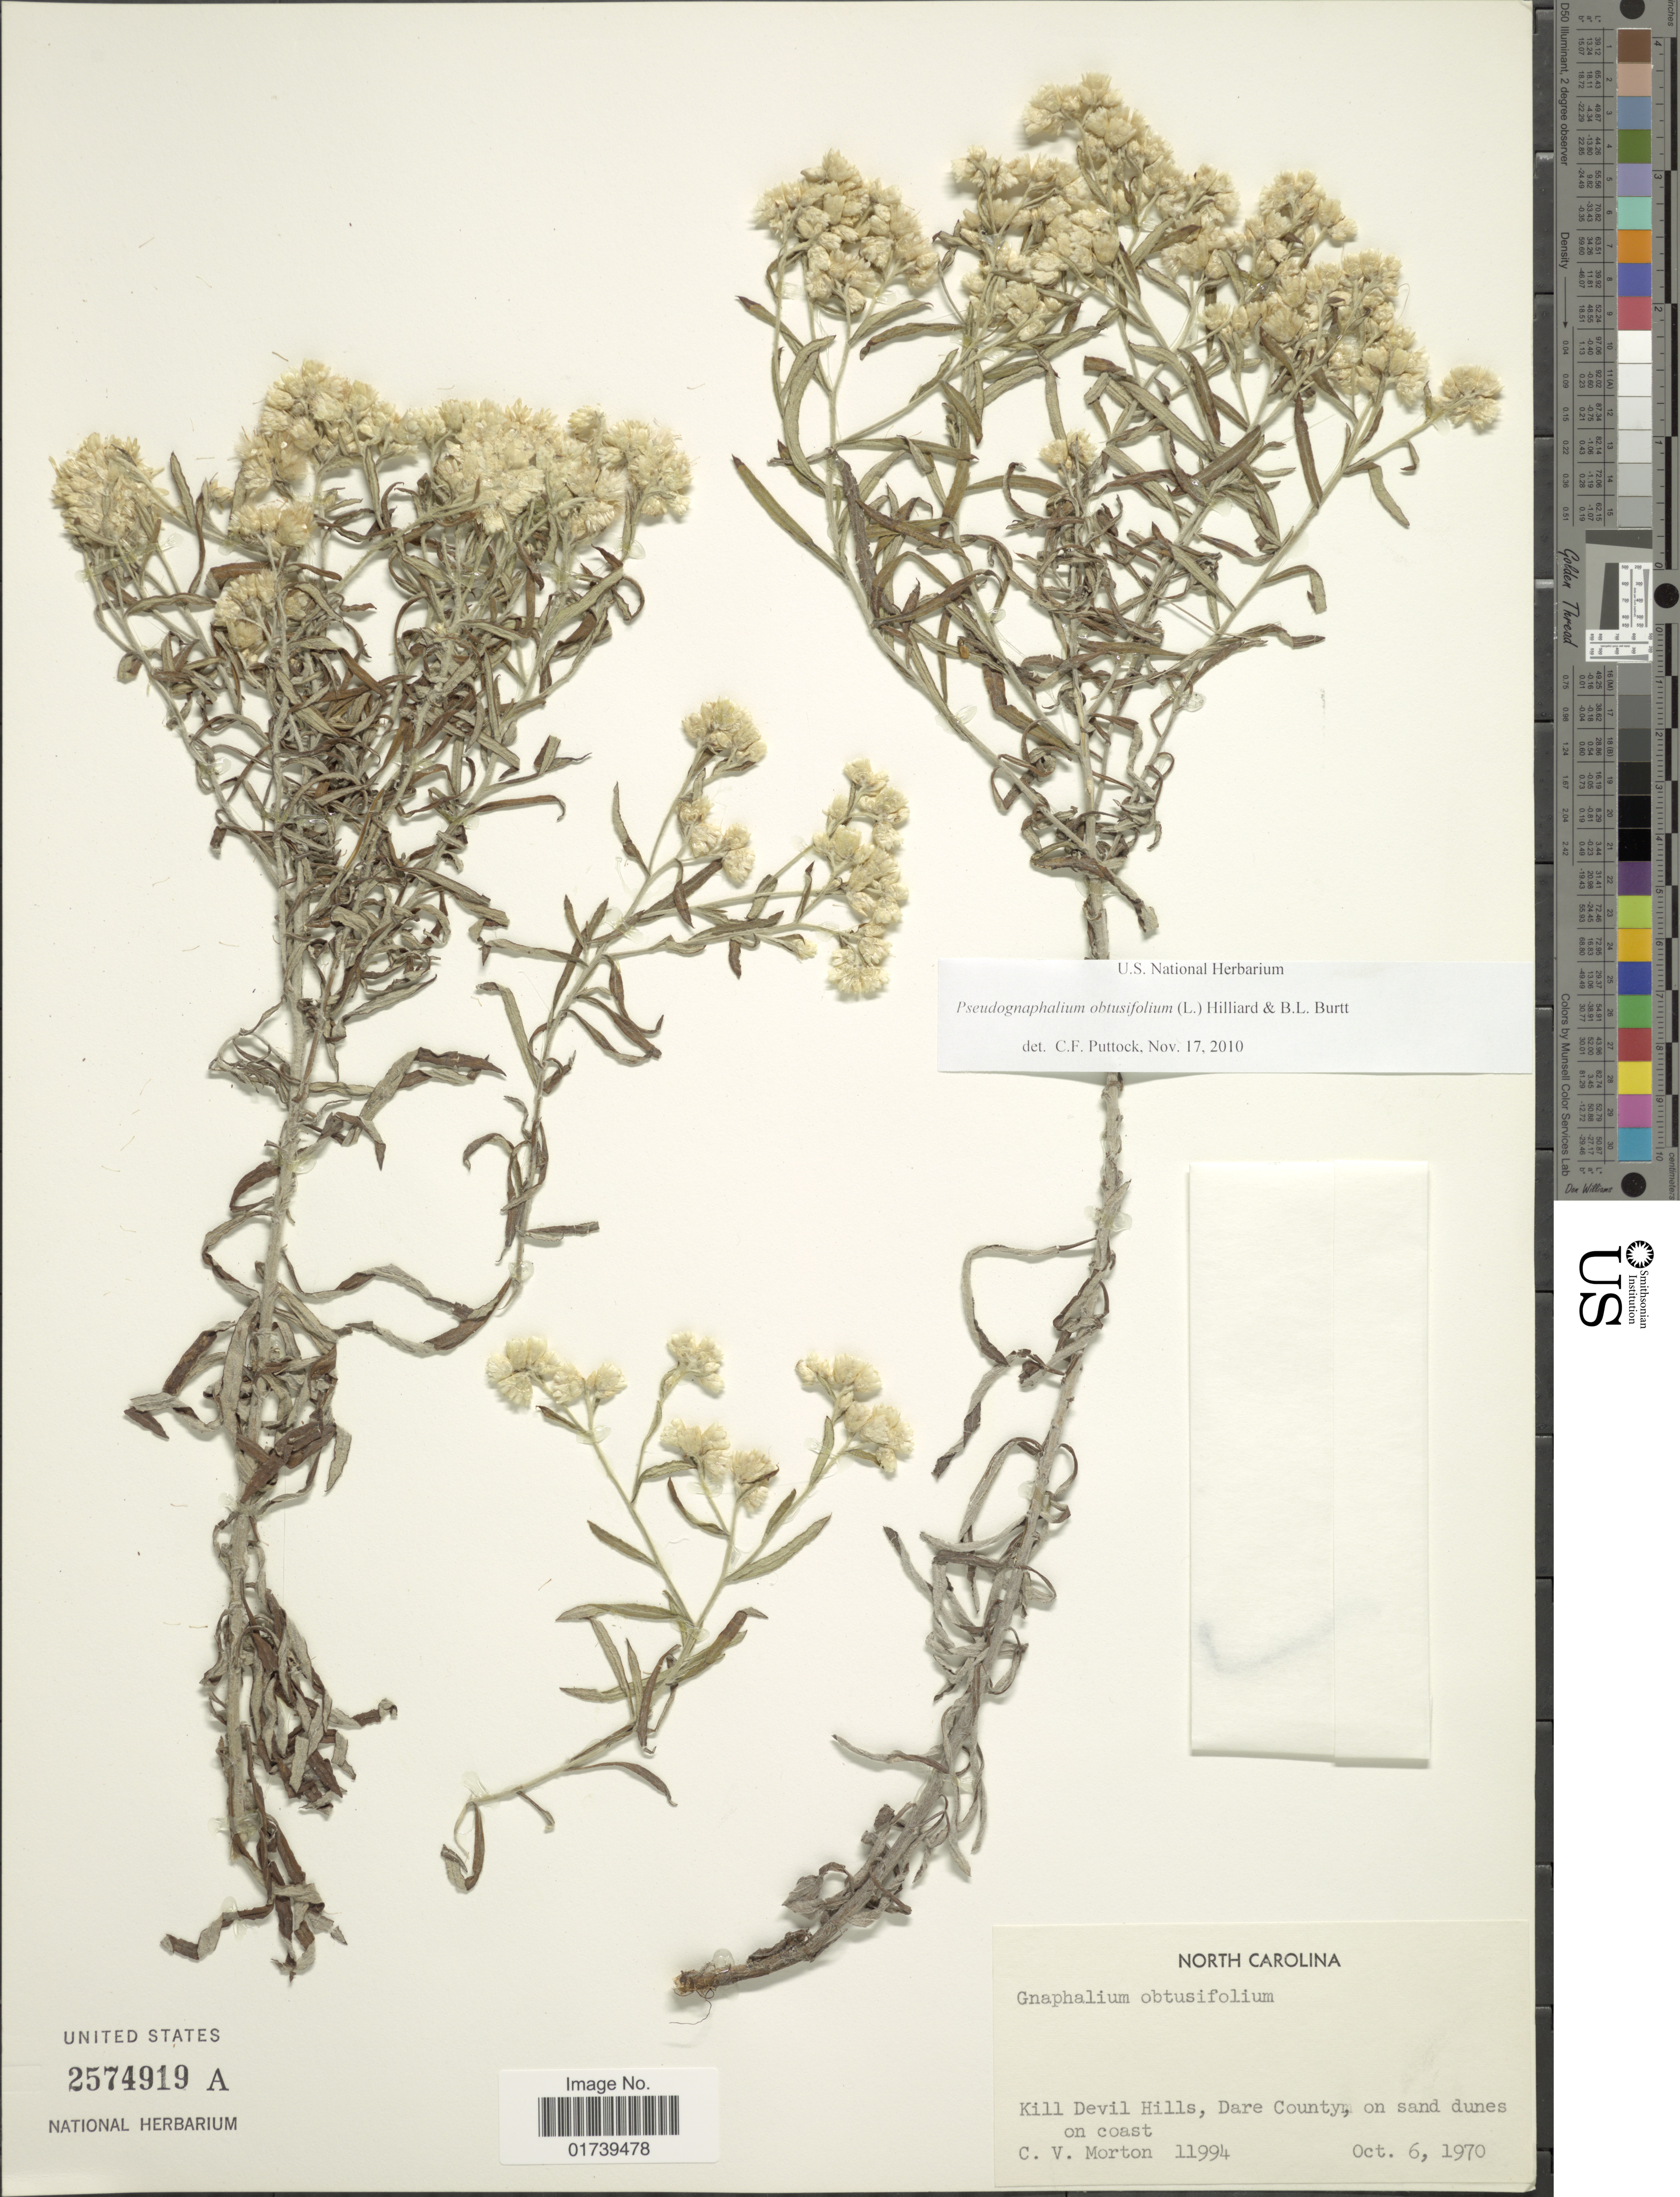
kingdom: Plantae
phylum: Tracheophyta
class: Magnoliopsida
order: Asterales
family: Asteraceae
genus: Pseudognaphalium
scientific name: Pseudognaphalium obtusifolium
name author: (L.) Hilliard & B.L. Burtt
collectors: C. V. Morton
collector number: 11994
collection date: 1970-10-06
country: United States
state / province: North Carolina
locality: Kill Devil Hills, Dare County, on sand dunes on coast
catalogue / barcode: US 2574919A